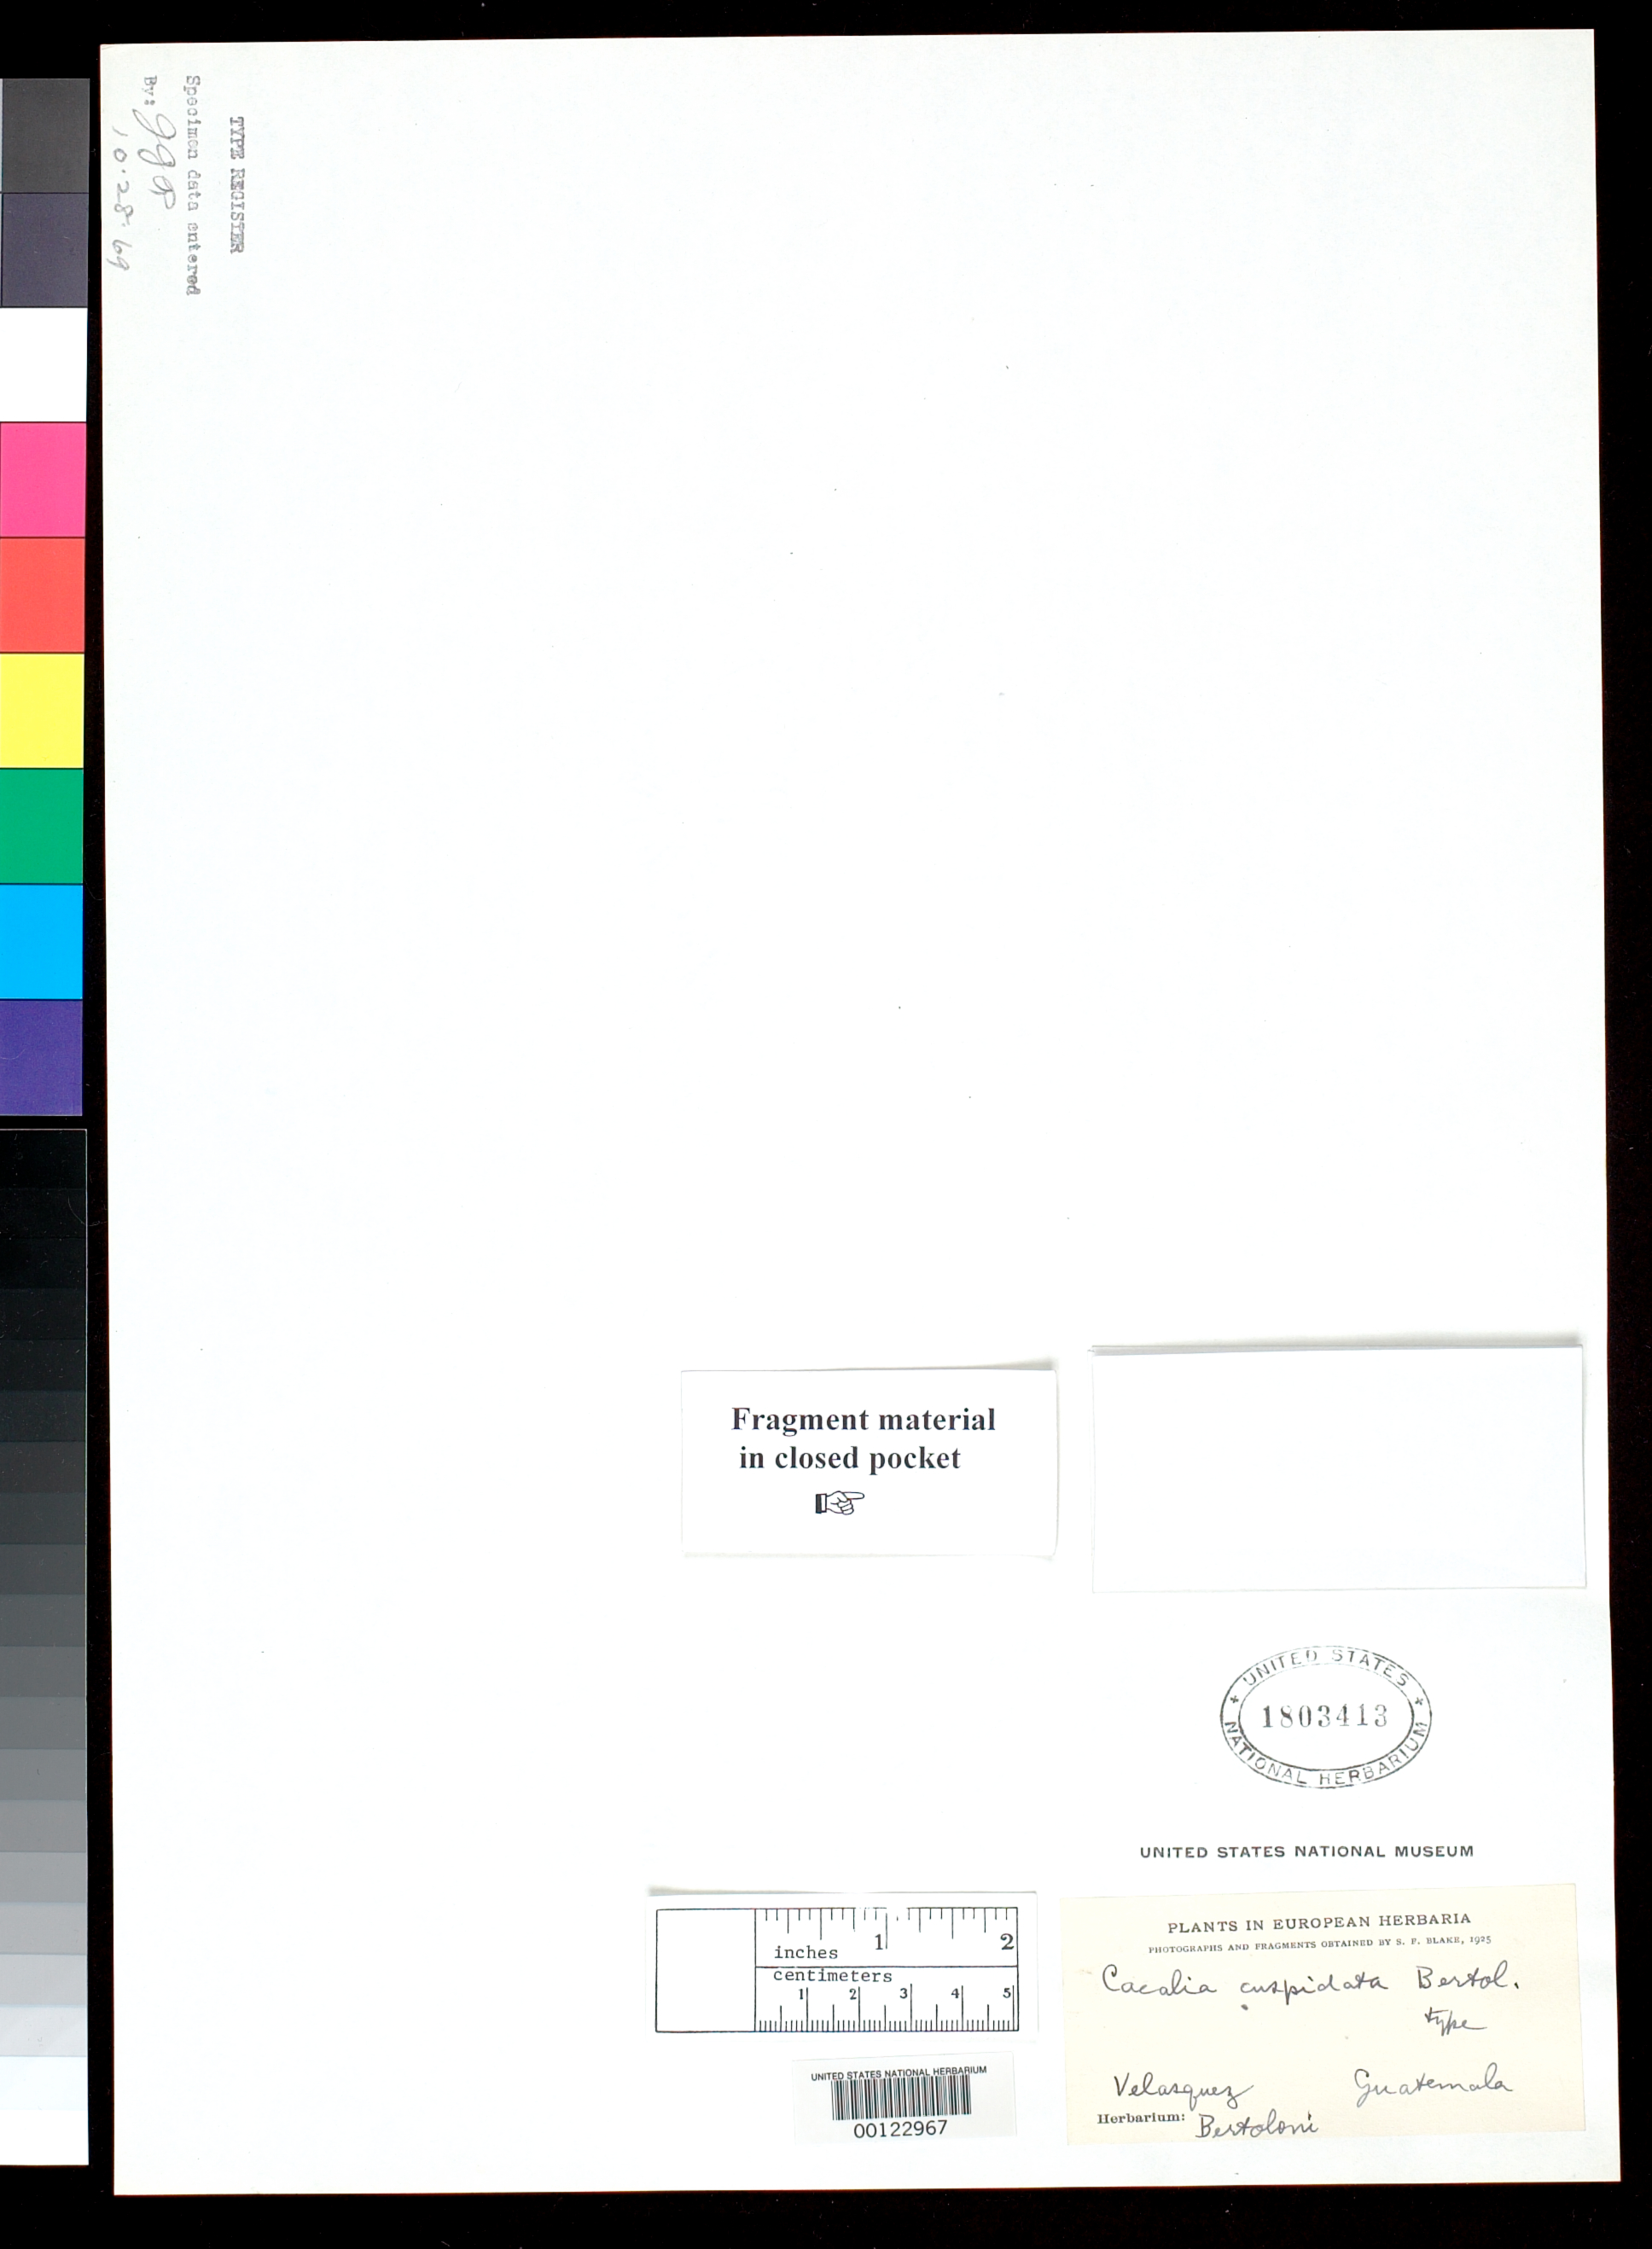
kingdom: Plantae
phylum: Tracheophyta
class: Magnoliopsida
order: Asterales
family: Asteraceae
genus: Cacalia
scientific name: Cacalia cuspidata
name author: Bertoloni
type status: Type Material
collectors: J. Velasquez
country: Guatemala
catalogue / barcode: US 1803413